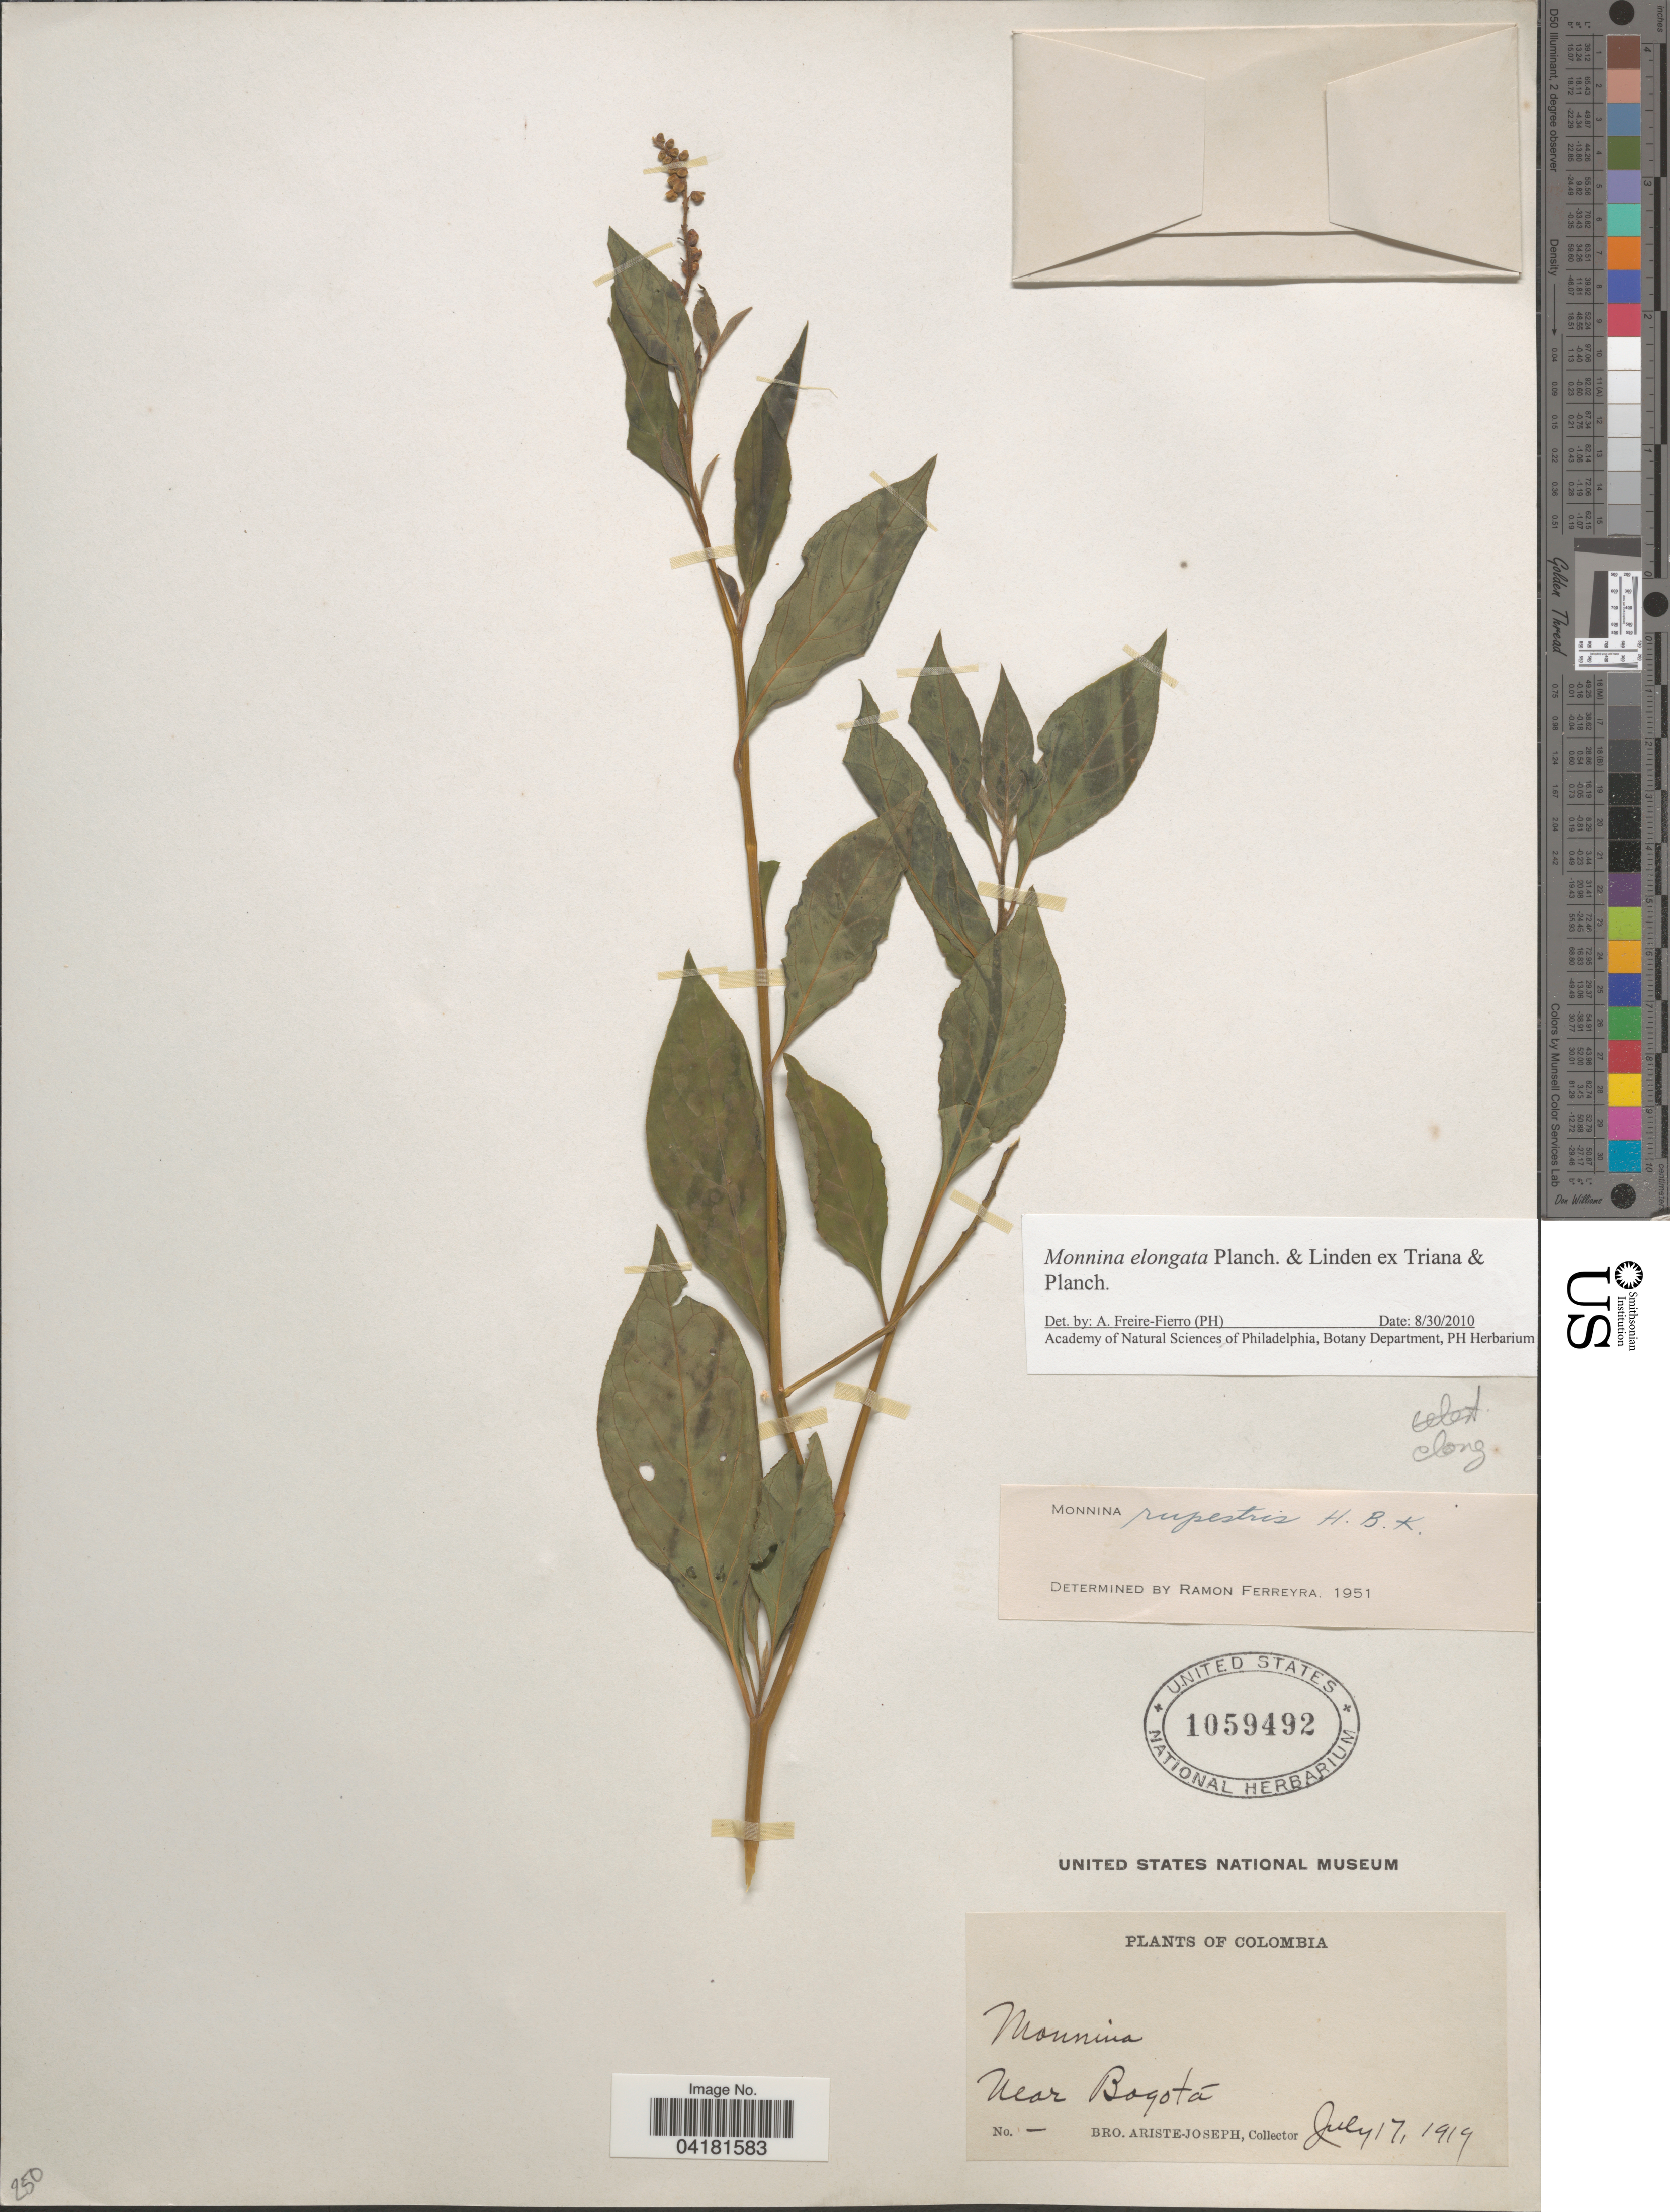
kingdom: Plantae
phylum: Tracheophyta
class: Magnoliopsida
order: Fabales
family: Polygalaceae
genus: Monnina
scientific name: Monnina elongata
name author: Planch. & Linden ex Triana & Planch.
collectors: Bro. Ariste-Joseph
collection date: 1919-07-17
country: Colombia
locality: Near Bogotá.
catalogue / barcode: US 1059492